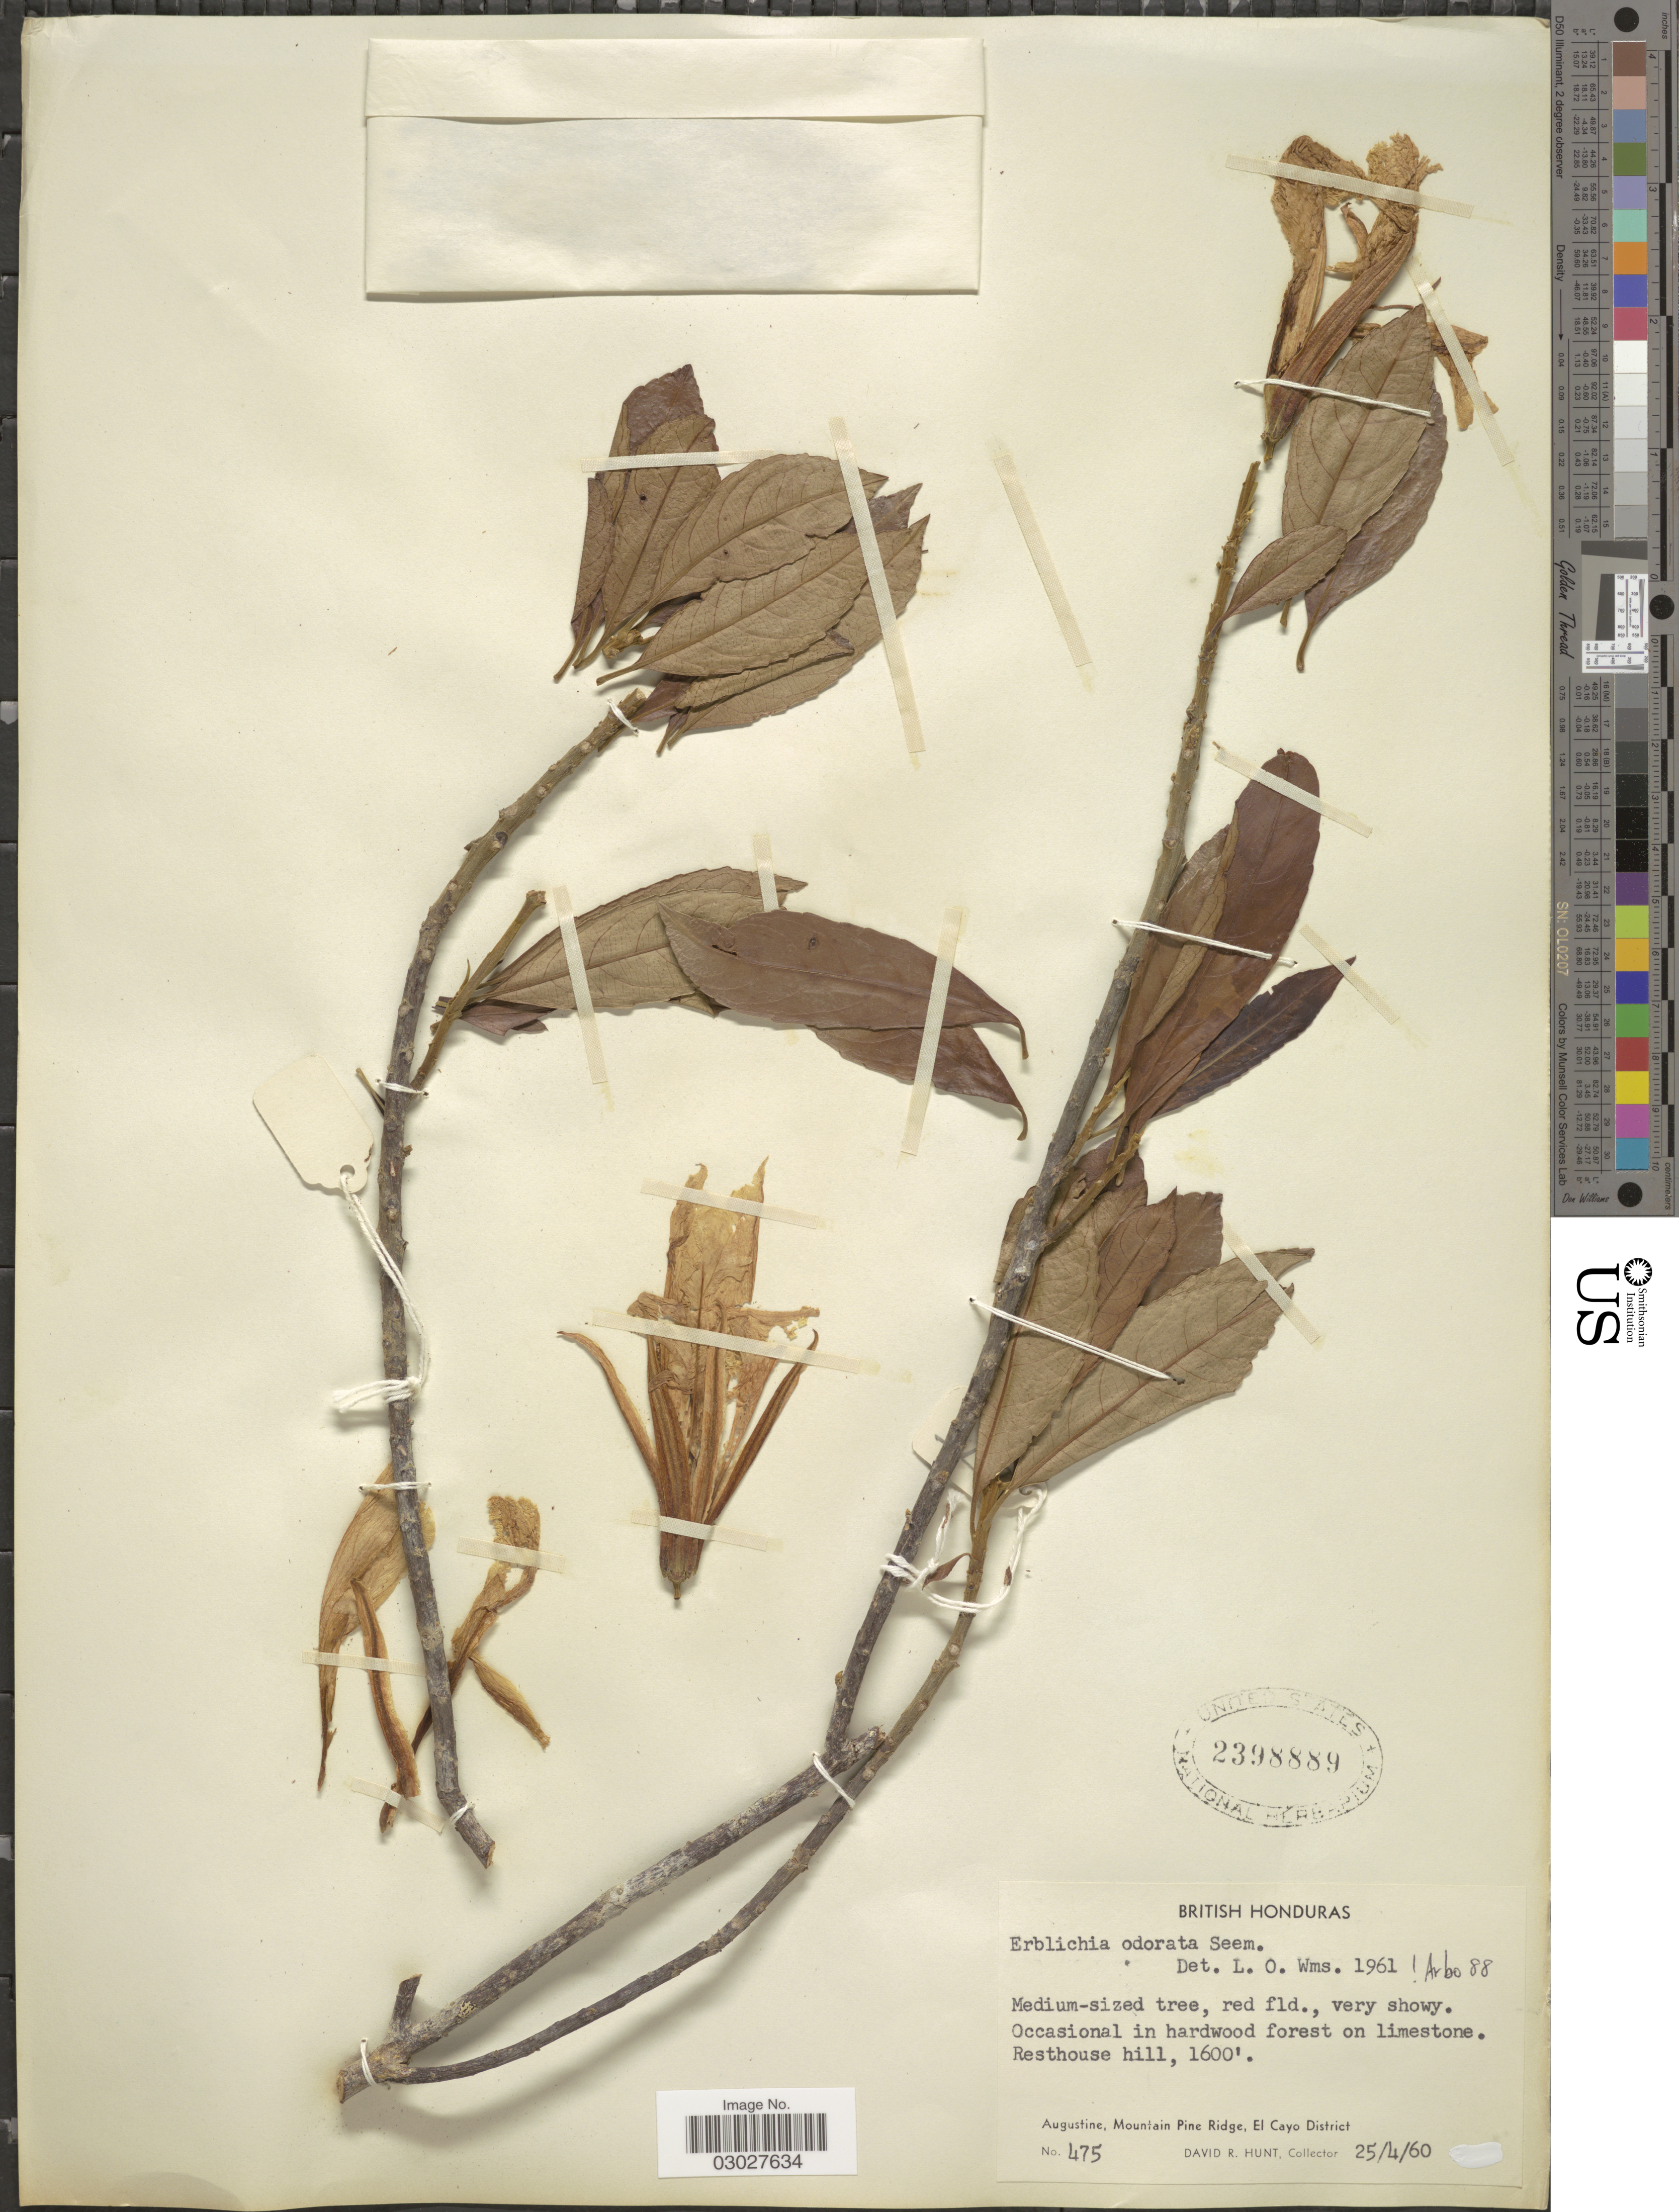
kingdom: Plantae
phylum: Tracheophyta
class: Magnoliopsida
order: Malpighiales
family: Turneraceae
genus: Erblichia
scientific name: Erblichia odorata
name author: Seem.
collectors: D. R. Hunt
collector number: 475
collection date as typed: Transcribed d/m/y: 25/4/60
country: Belize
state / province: Cayo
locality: British Honduras. Resthouse hill. Augustine, Mountain Pine Ridge, El Cayo District.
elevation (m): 488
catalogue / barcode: US 2398889